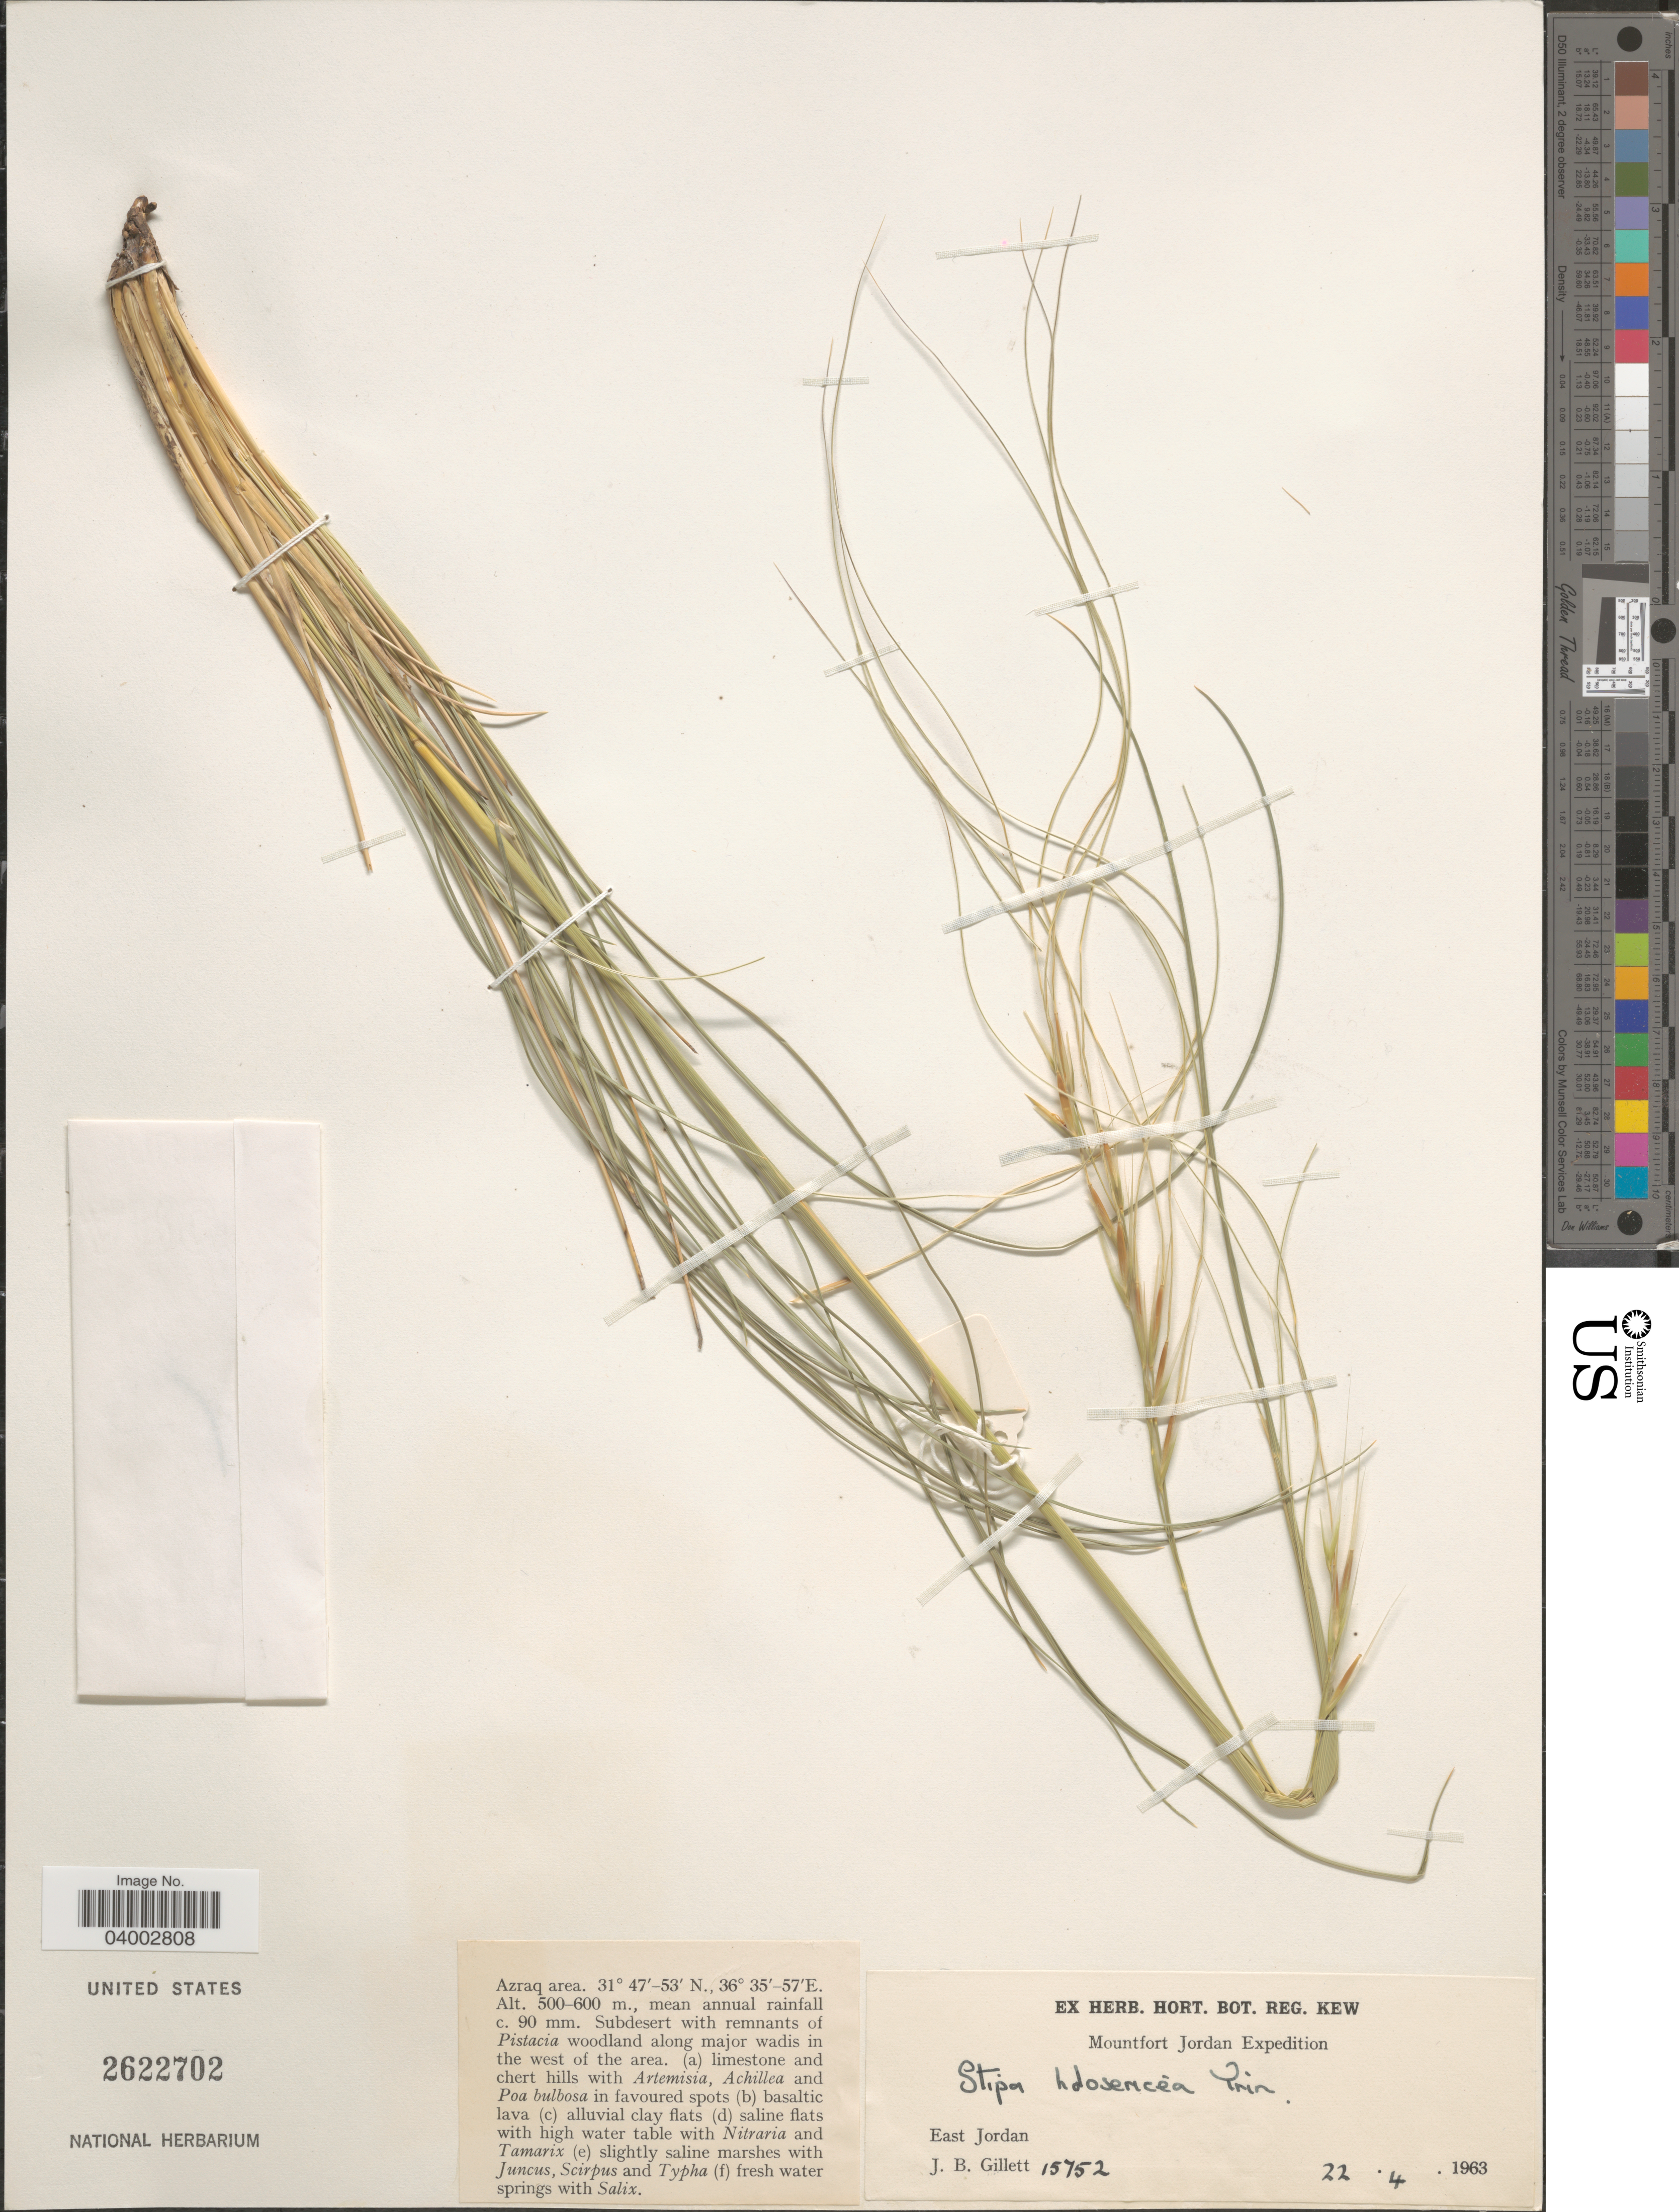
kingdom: Plantae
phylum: Tracheophyta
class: Liliopsida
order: Poales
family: Poaceae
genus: Stipa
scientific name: Stipa holosericea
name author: Trin. & Rupr.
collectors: J. B. Gillett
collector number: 15752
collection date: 1963-04-22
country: Jordan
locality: Azraq area. Along major wadis in the west of the area. East Jordan.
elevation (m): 500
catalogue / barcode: US 2622702